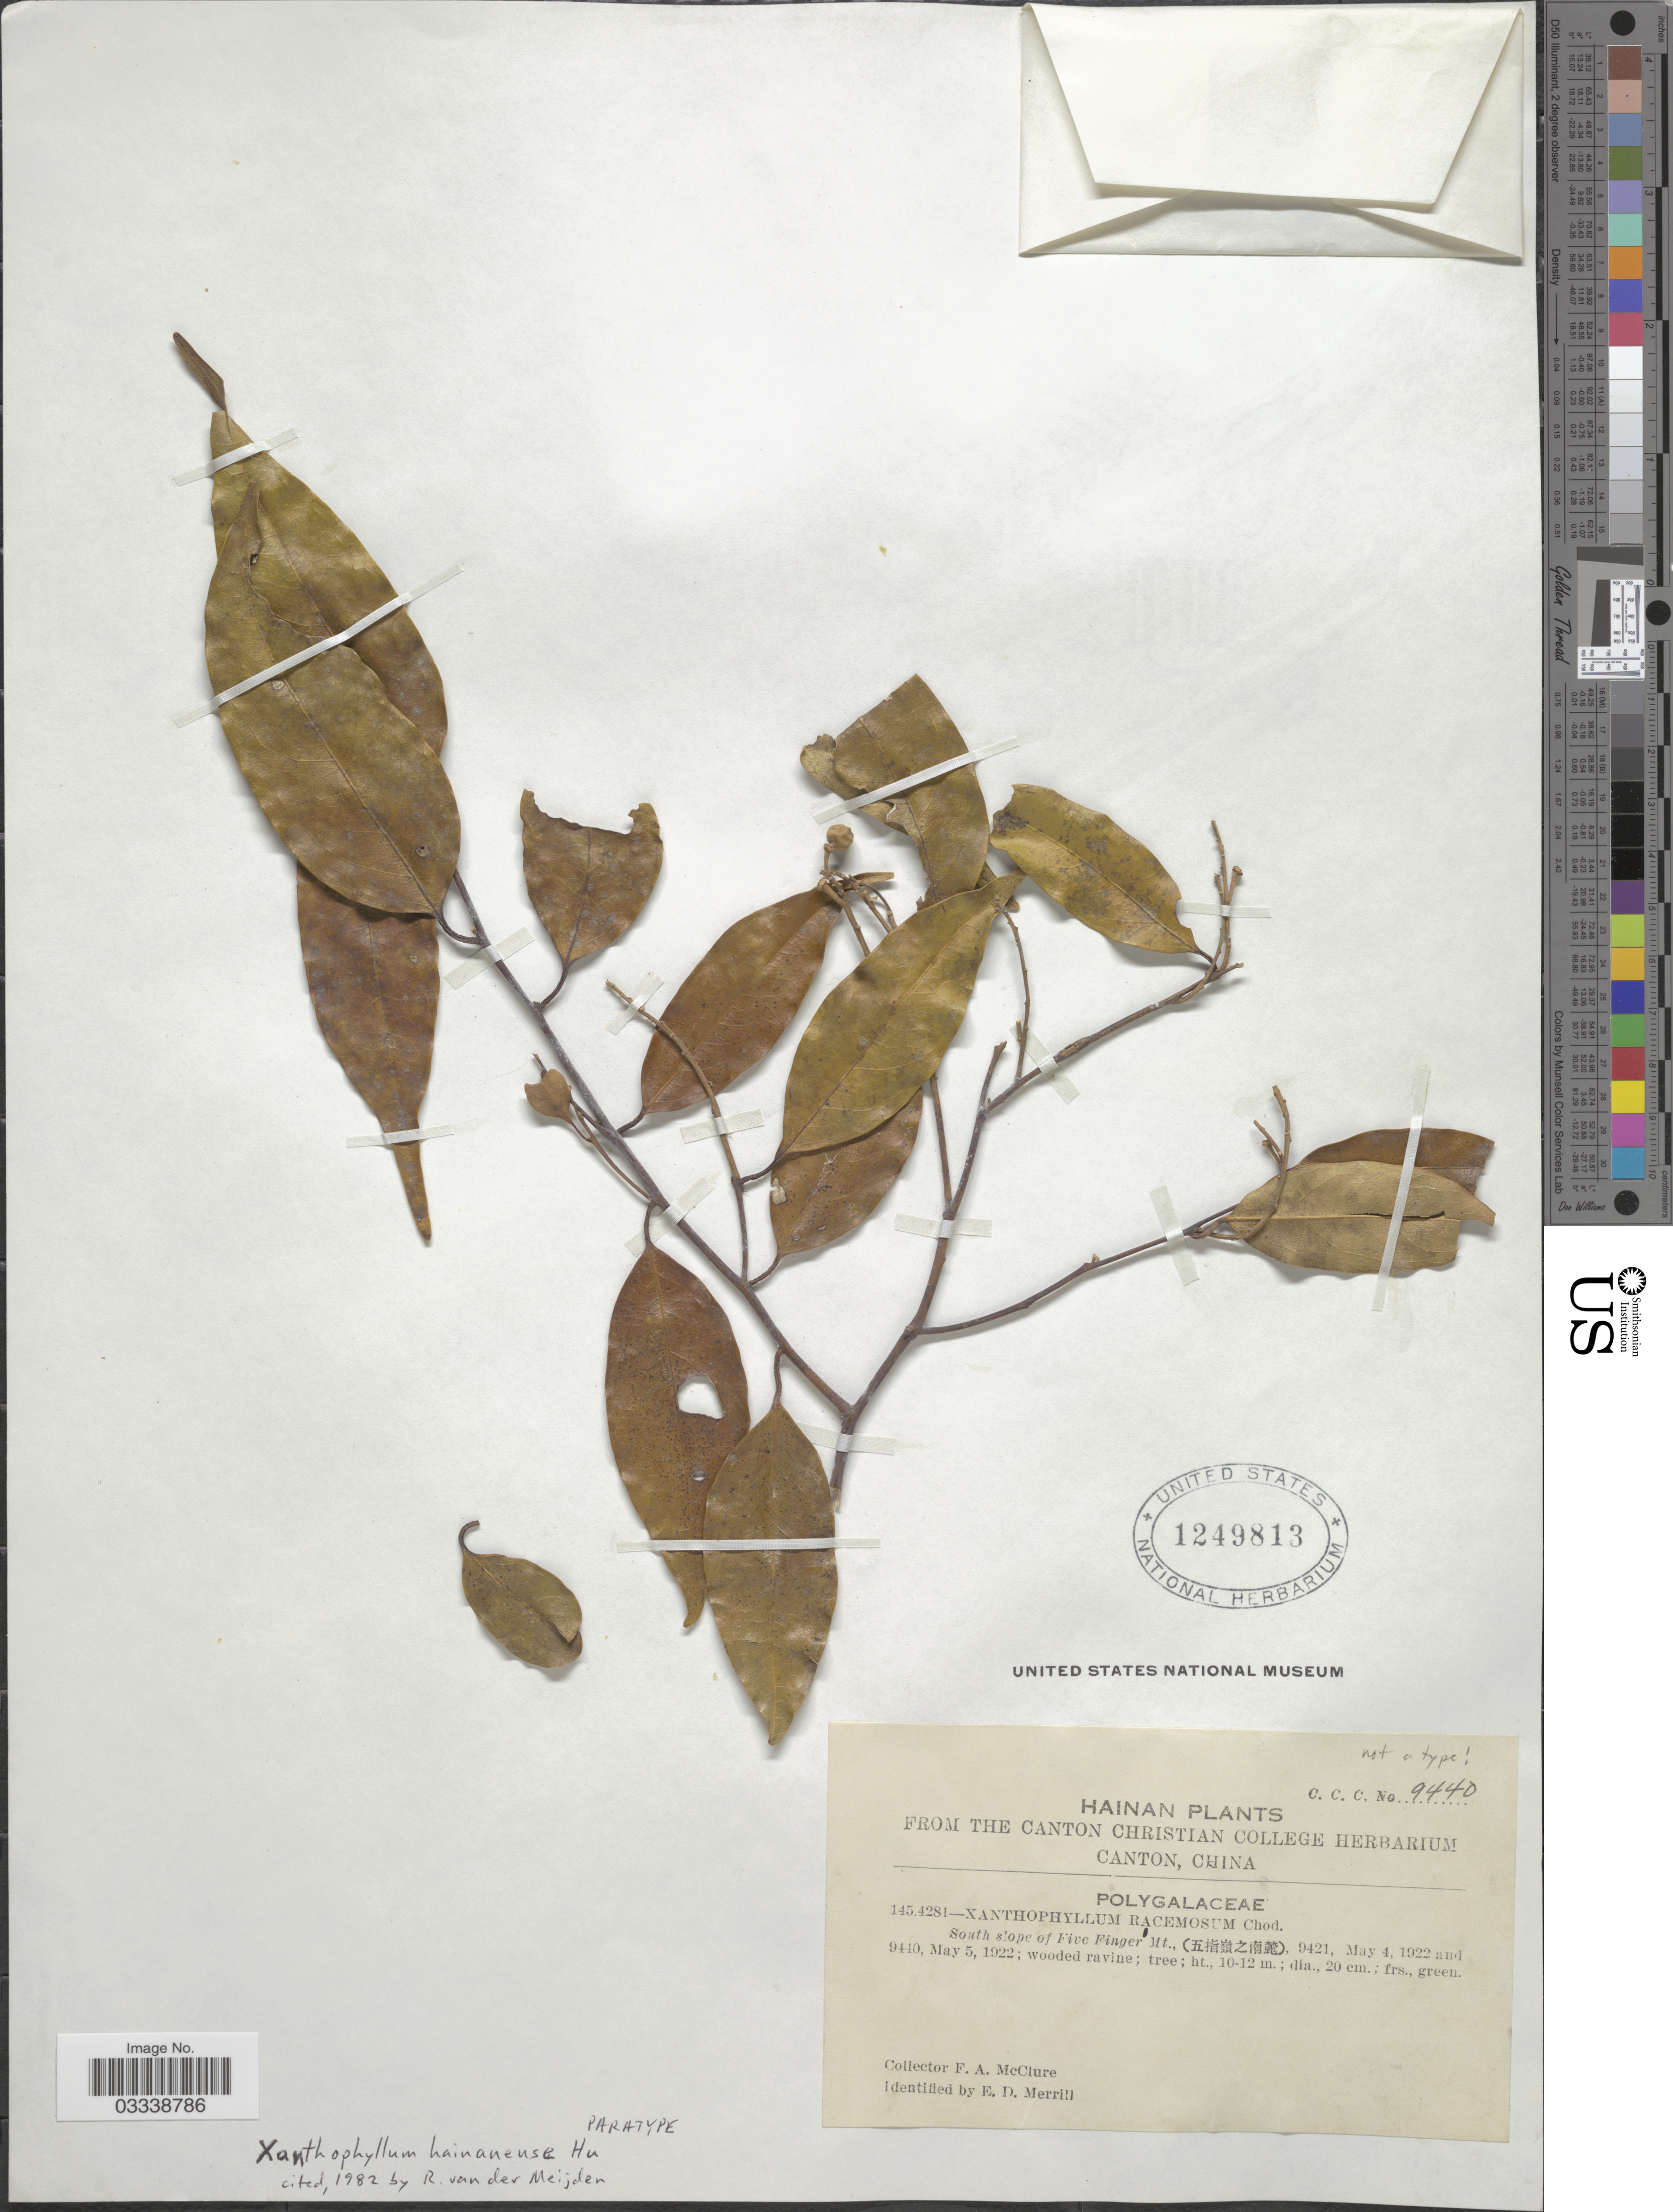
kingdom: Plantae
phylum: Tracheophyta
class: Magnoliopsida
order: Fabales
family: Polygalaceae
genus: Xanthophyllum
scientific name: Xanthophyllum hainanense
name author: Hu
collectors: F. A. McClure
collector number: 9440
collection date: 1922-05-04/1922-05-05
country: China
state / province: Hainan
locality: South slope of Five Finger Mt., (X).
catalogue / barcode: US 1249813